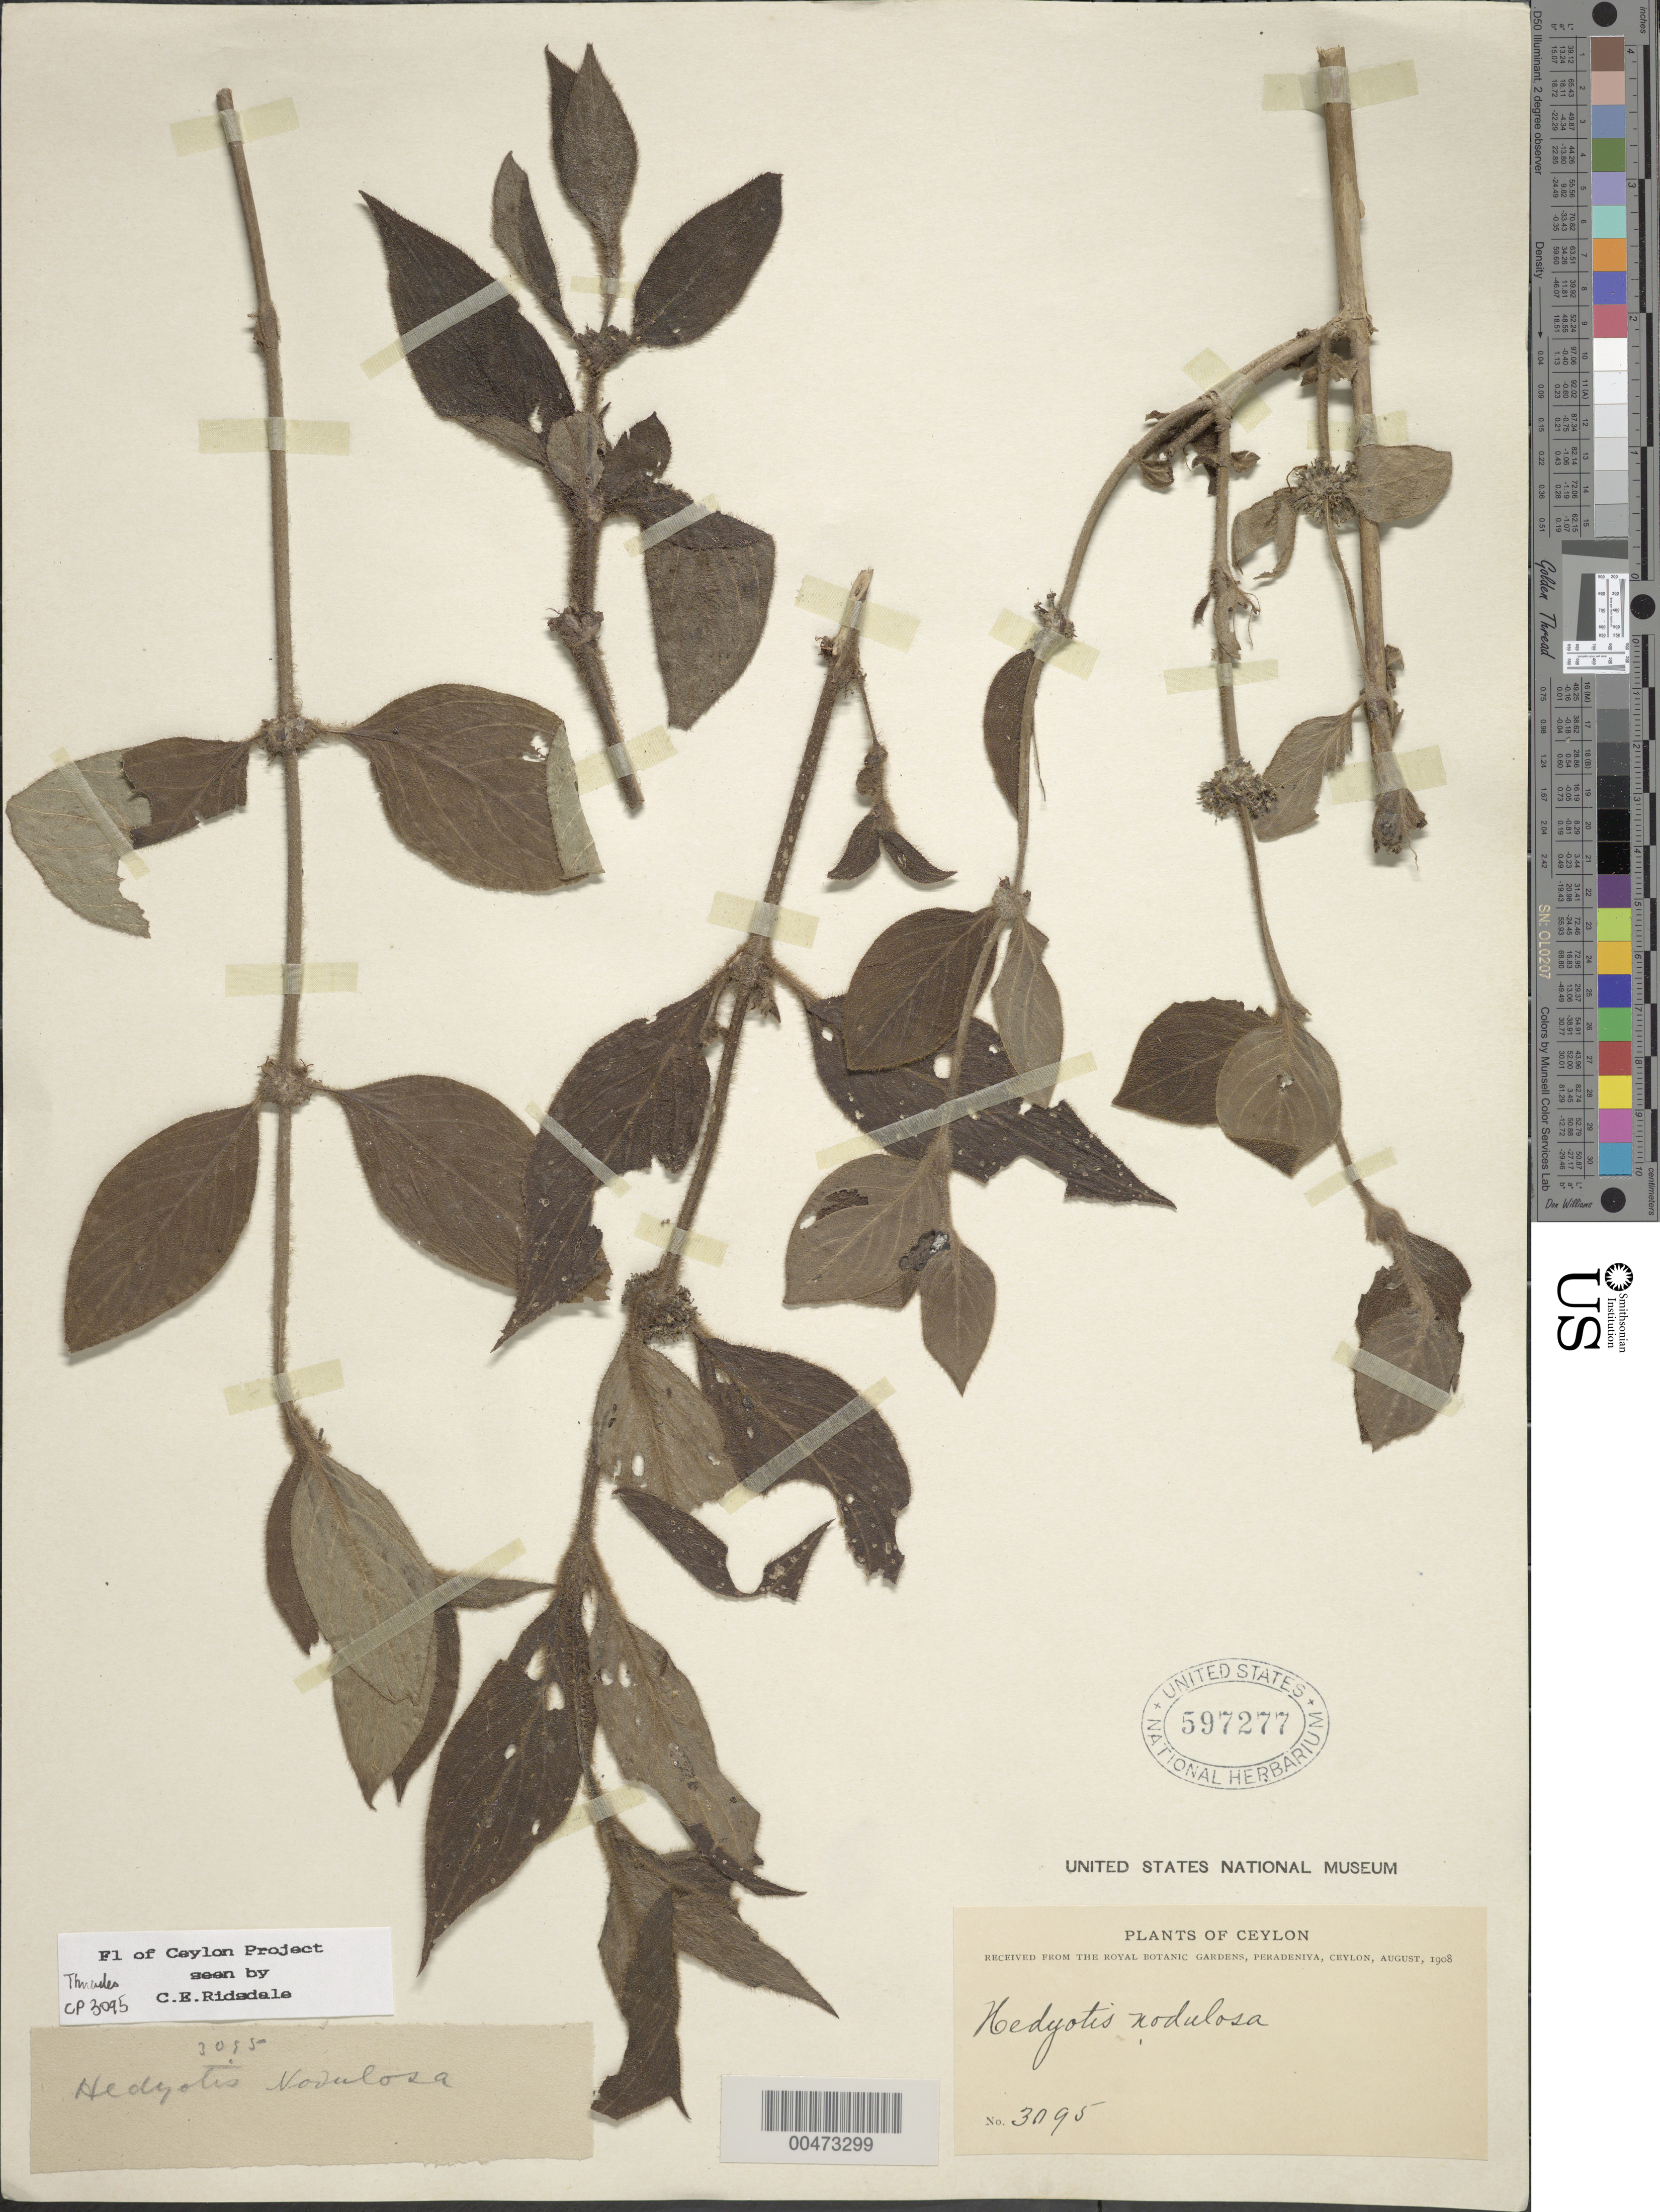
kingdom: Plantae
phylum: Tracheophyta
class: Magnoliopsida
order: Gentianales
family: Rubiaceae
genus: Hedyotis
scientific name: Hedyotis nodulosa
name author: Arn.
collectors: C. Royal Botanical Gardens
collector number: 3095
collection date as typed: Aug 1908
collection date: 1908-08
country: Sri Lanka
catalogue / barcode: US 597277